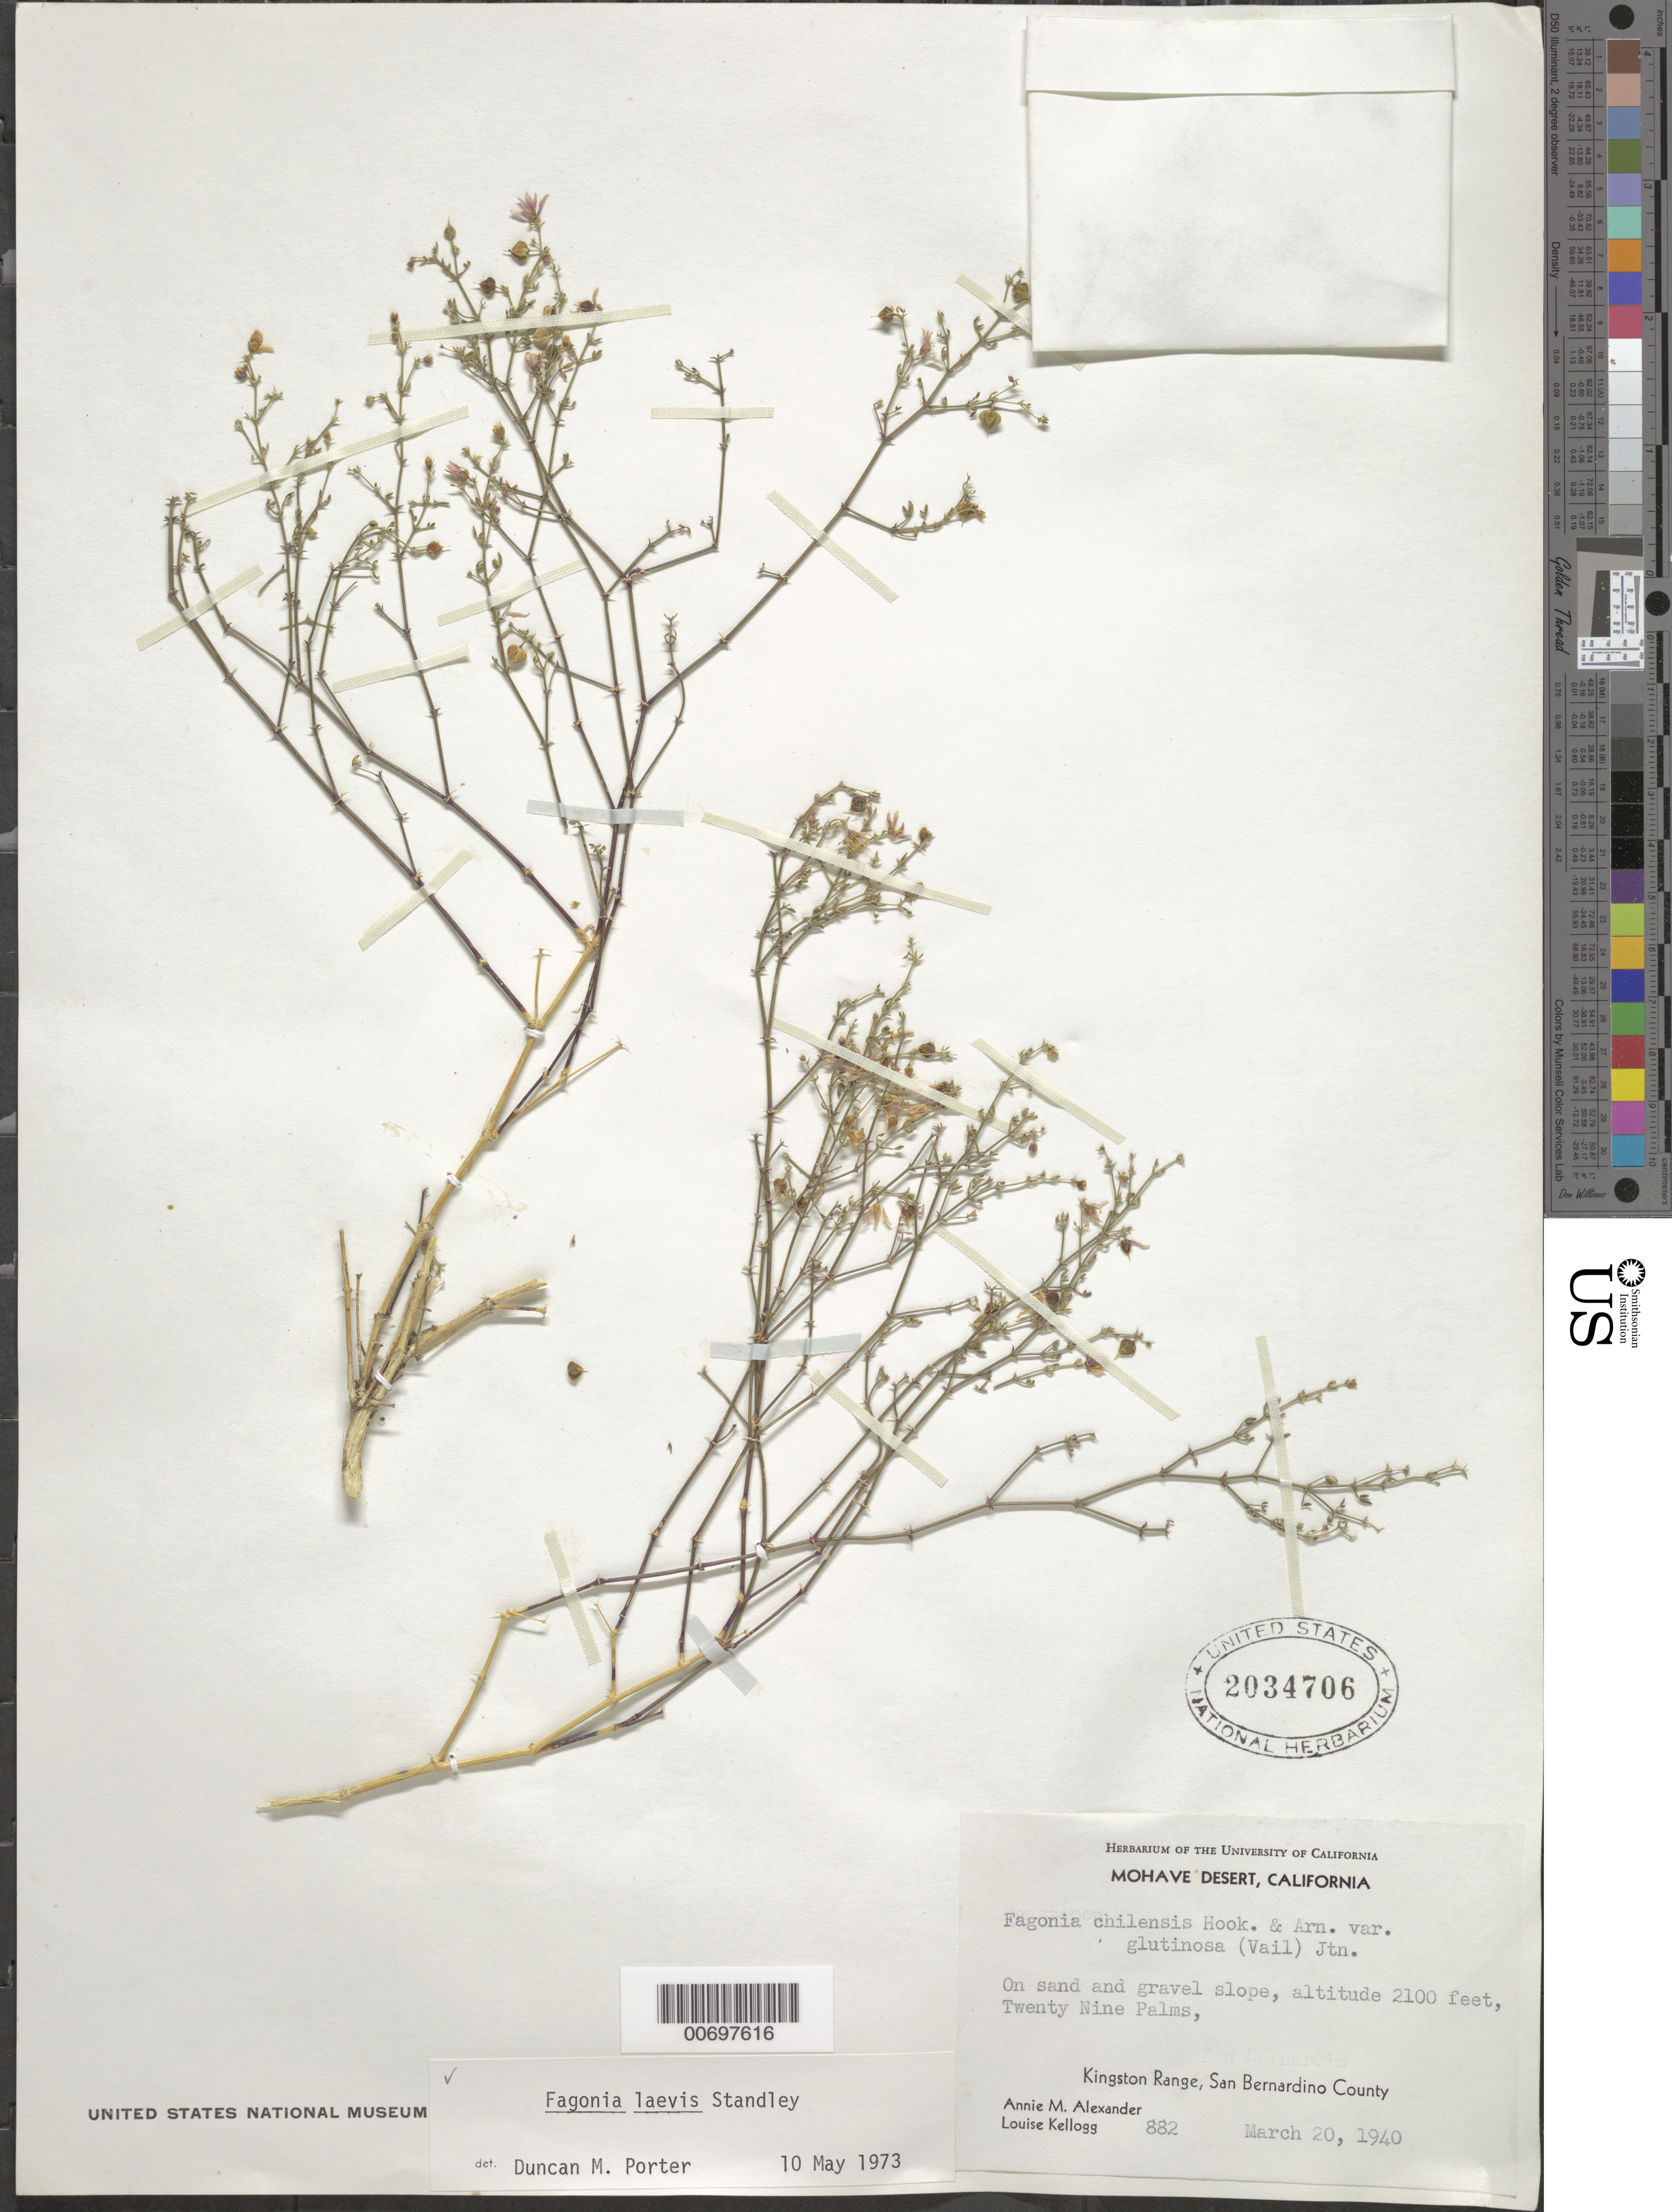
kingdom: Plantae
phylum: Tracheophyta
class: Magnoliopsida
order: Zygophyllales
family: Zygophyllaceae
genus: Fagonia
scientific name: Fagonia laevis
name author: Standl.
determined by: Porter, D. M.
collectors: A. M. Alexander & L. Kellogg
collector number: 882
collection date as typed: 20 Mar 1940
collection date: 1940-03-20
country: United States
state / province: California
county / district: San Bernardino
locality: Mohave Desert, Twenty Nine Palms, Kingston Range.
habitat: On sand and gravel slope.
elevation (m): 640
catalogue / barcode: US 2034706